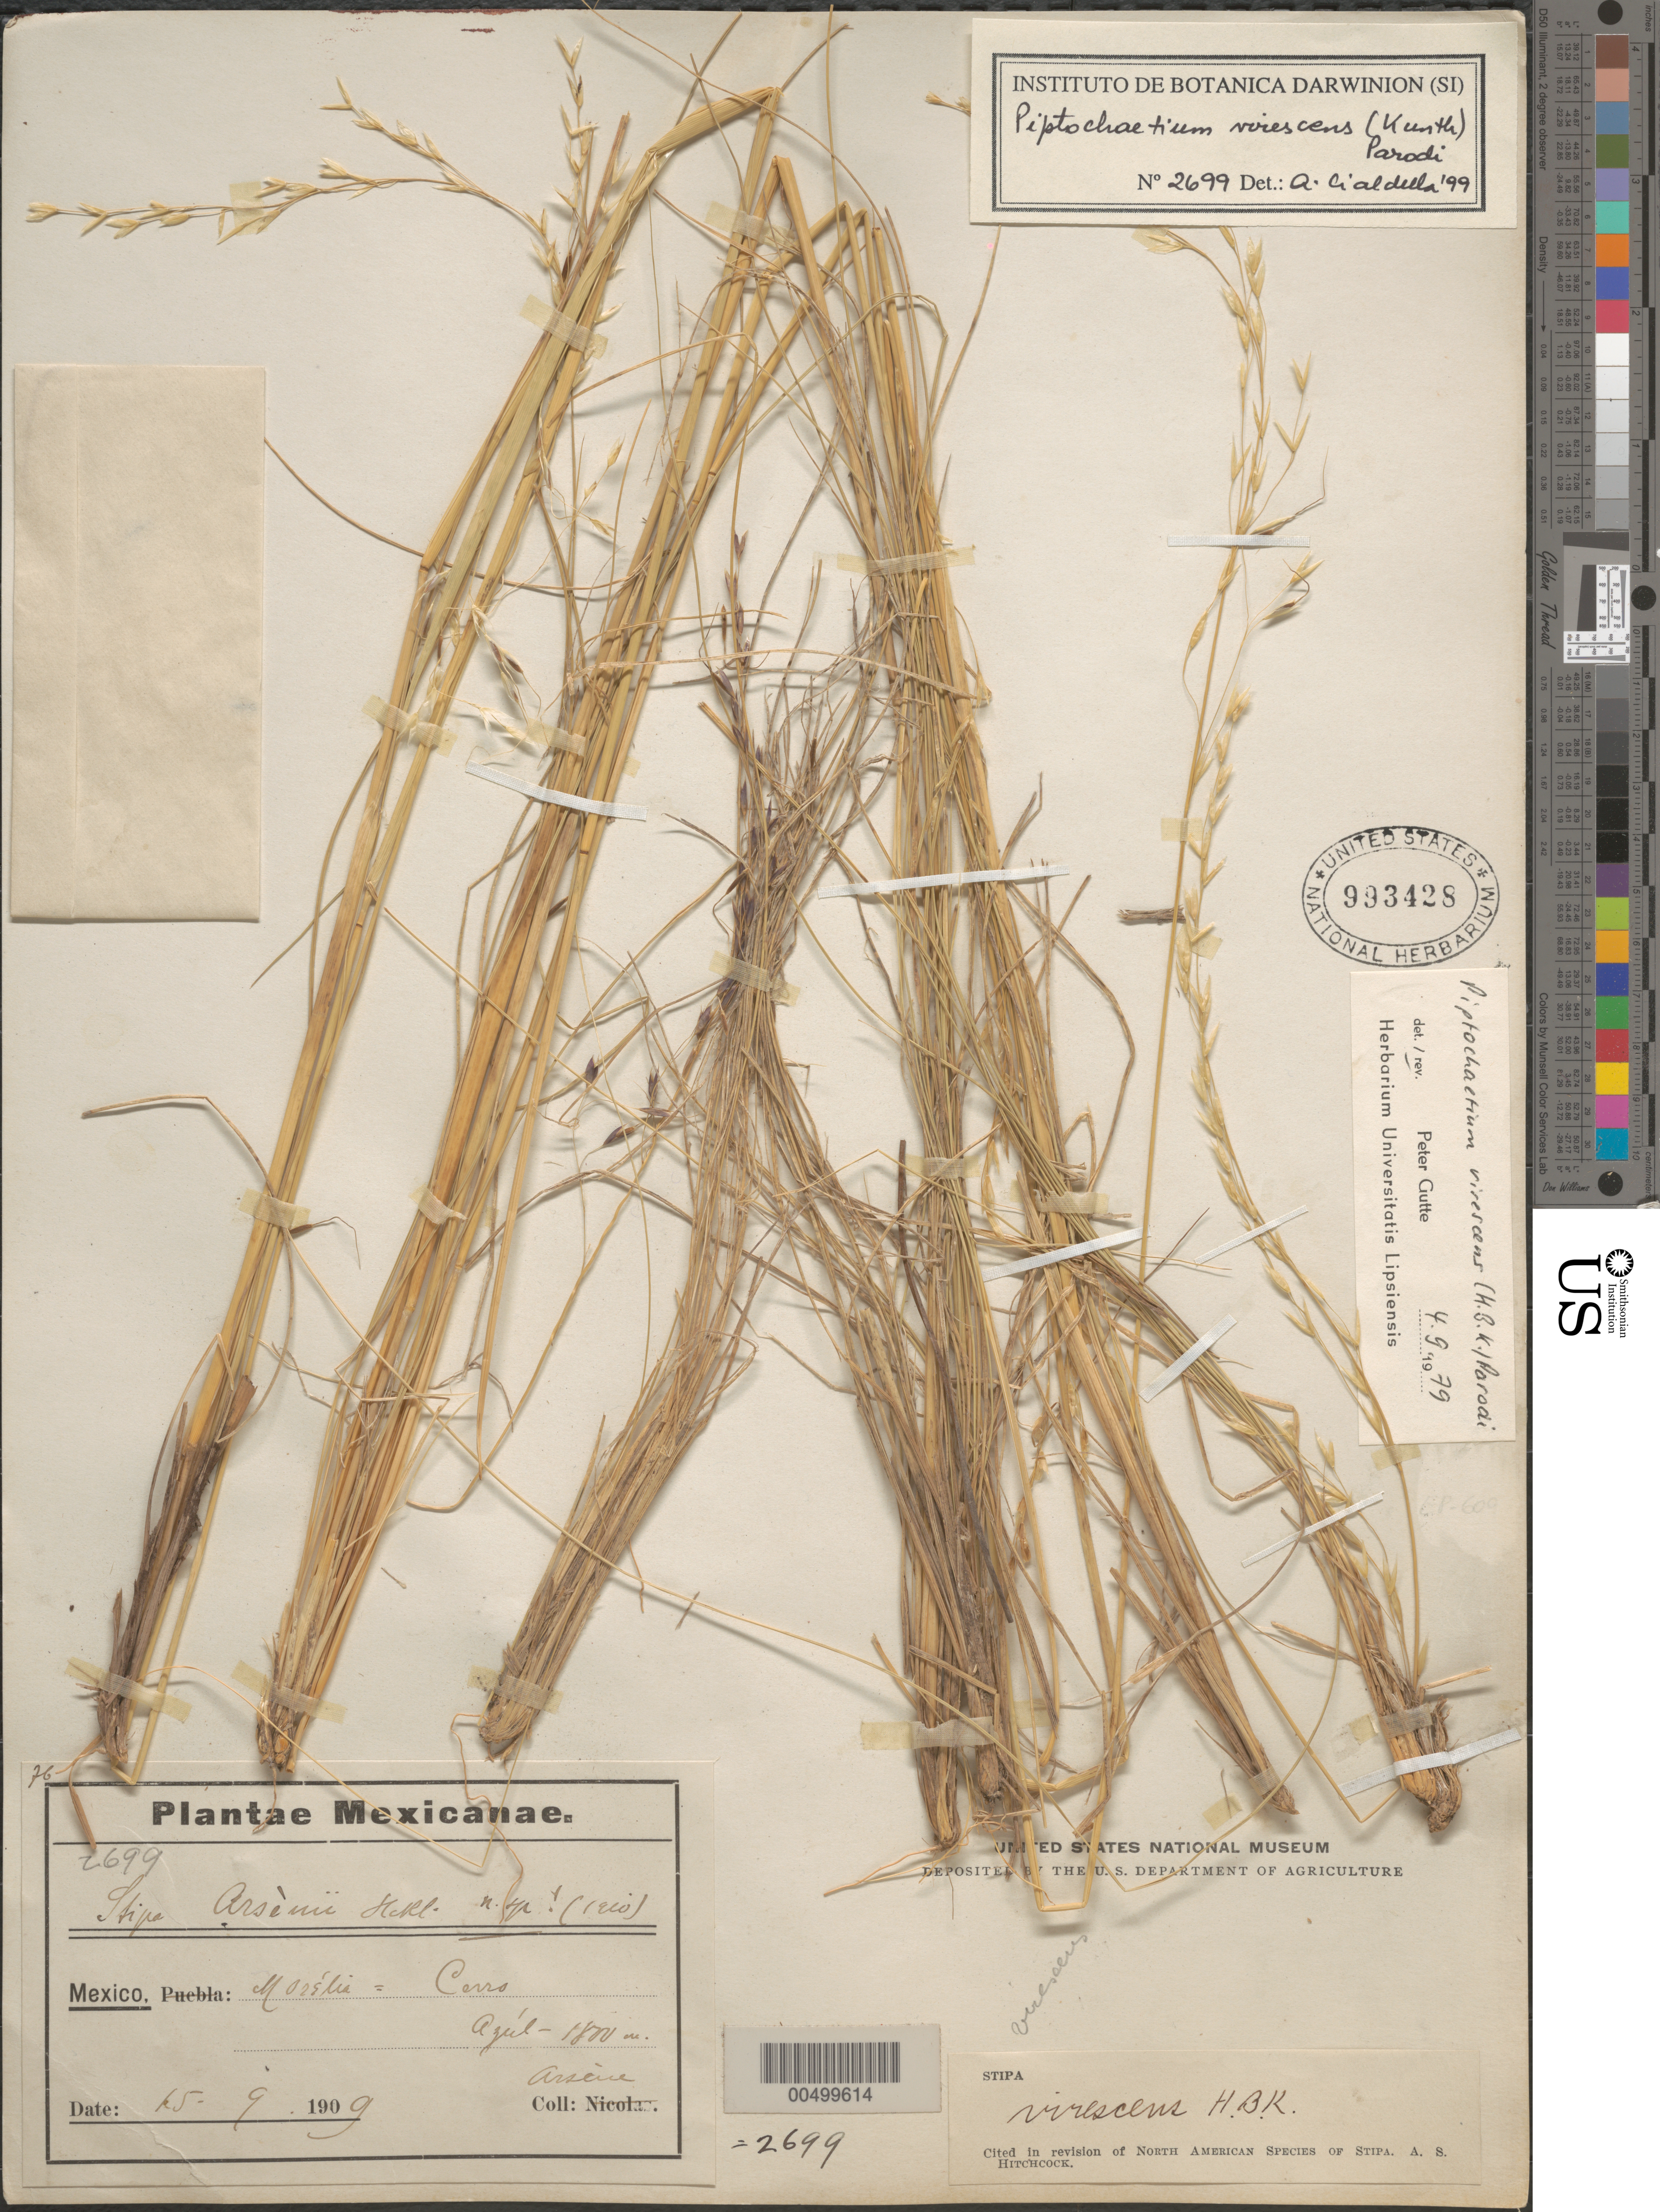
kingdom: Plantae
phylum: Tracheophyta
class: Liliopsida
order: Poales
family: Poaceae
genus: Piptochaetium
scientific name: Piptochaetium virescens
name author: (Kunth) Parodi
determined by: Gutte, P.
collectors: Bro. G. Arsène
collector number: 2699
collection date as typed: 15 Sep 1909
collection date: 1909-09-15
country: Mexico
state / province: Michoacán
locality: Morelia, Cerro Az£l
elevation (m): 1800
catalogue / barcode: US 993428